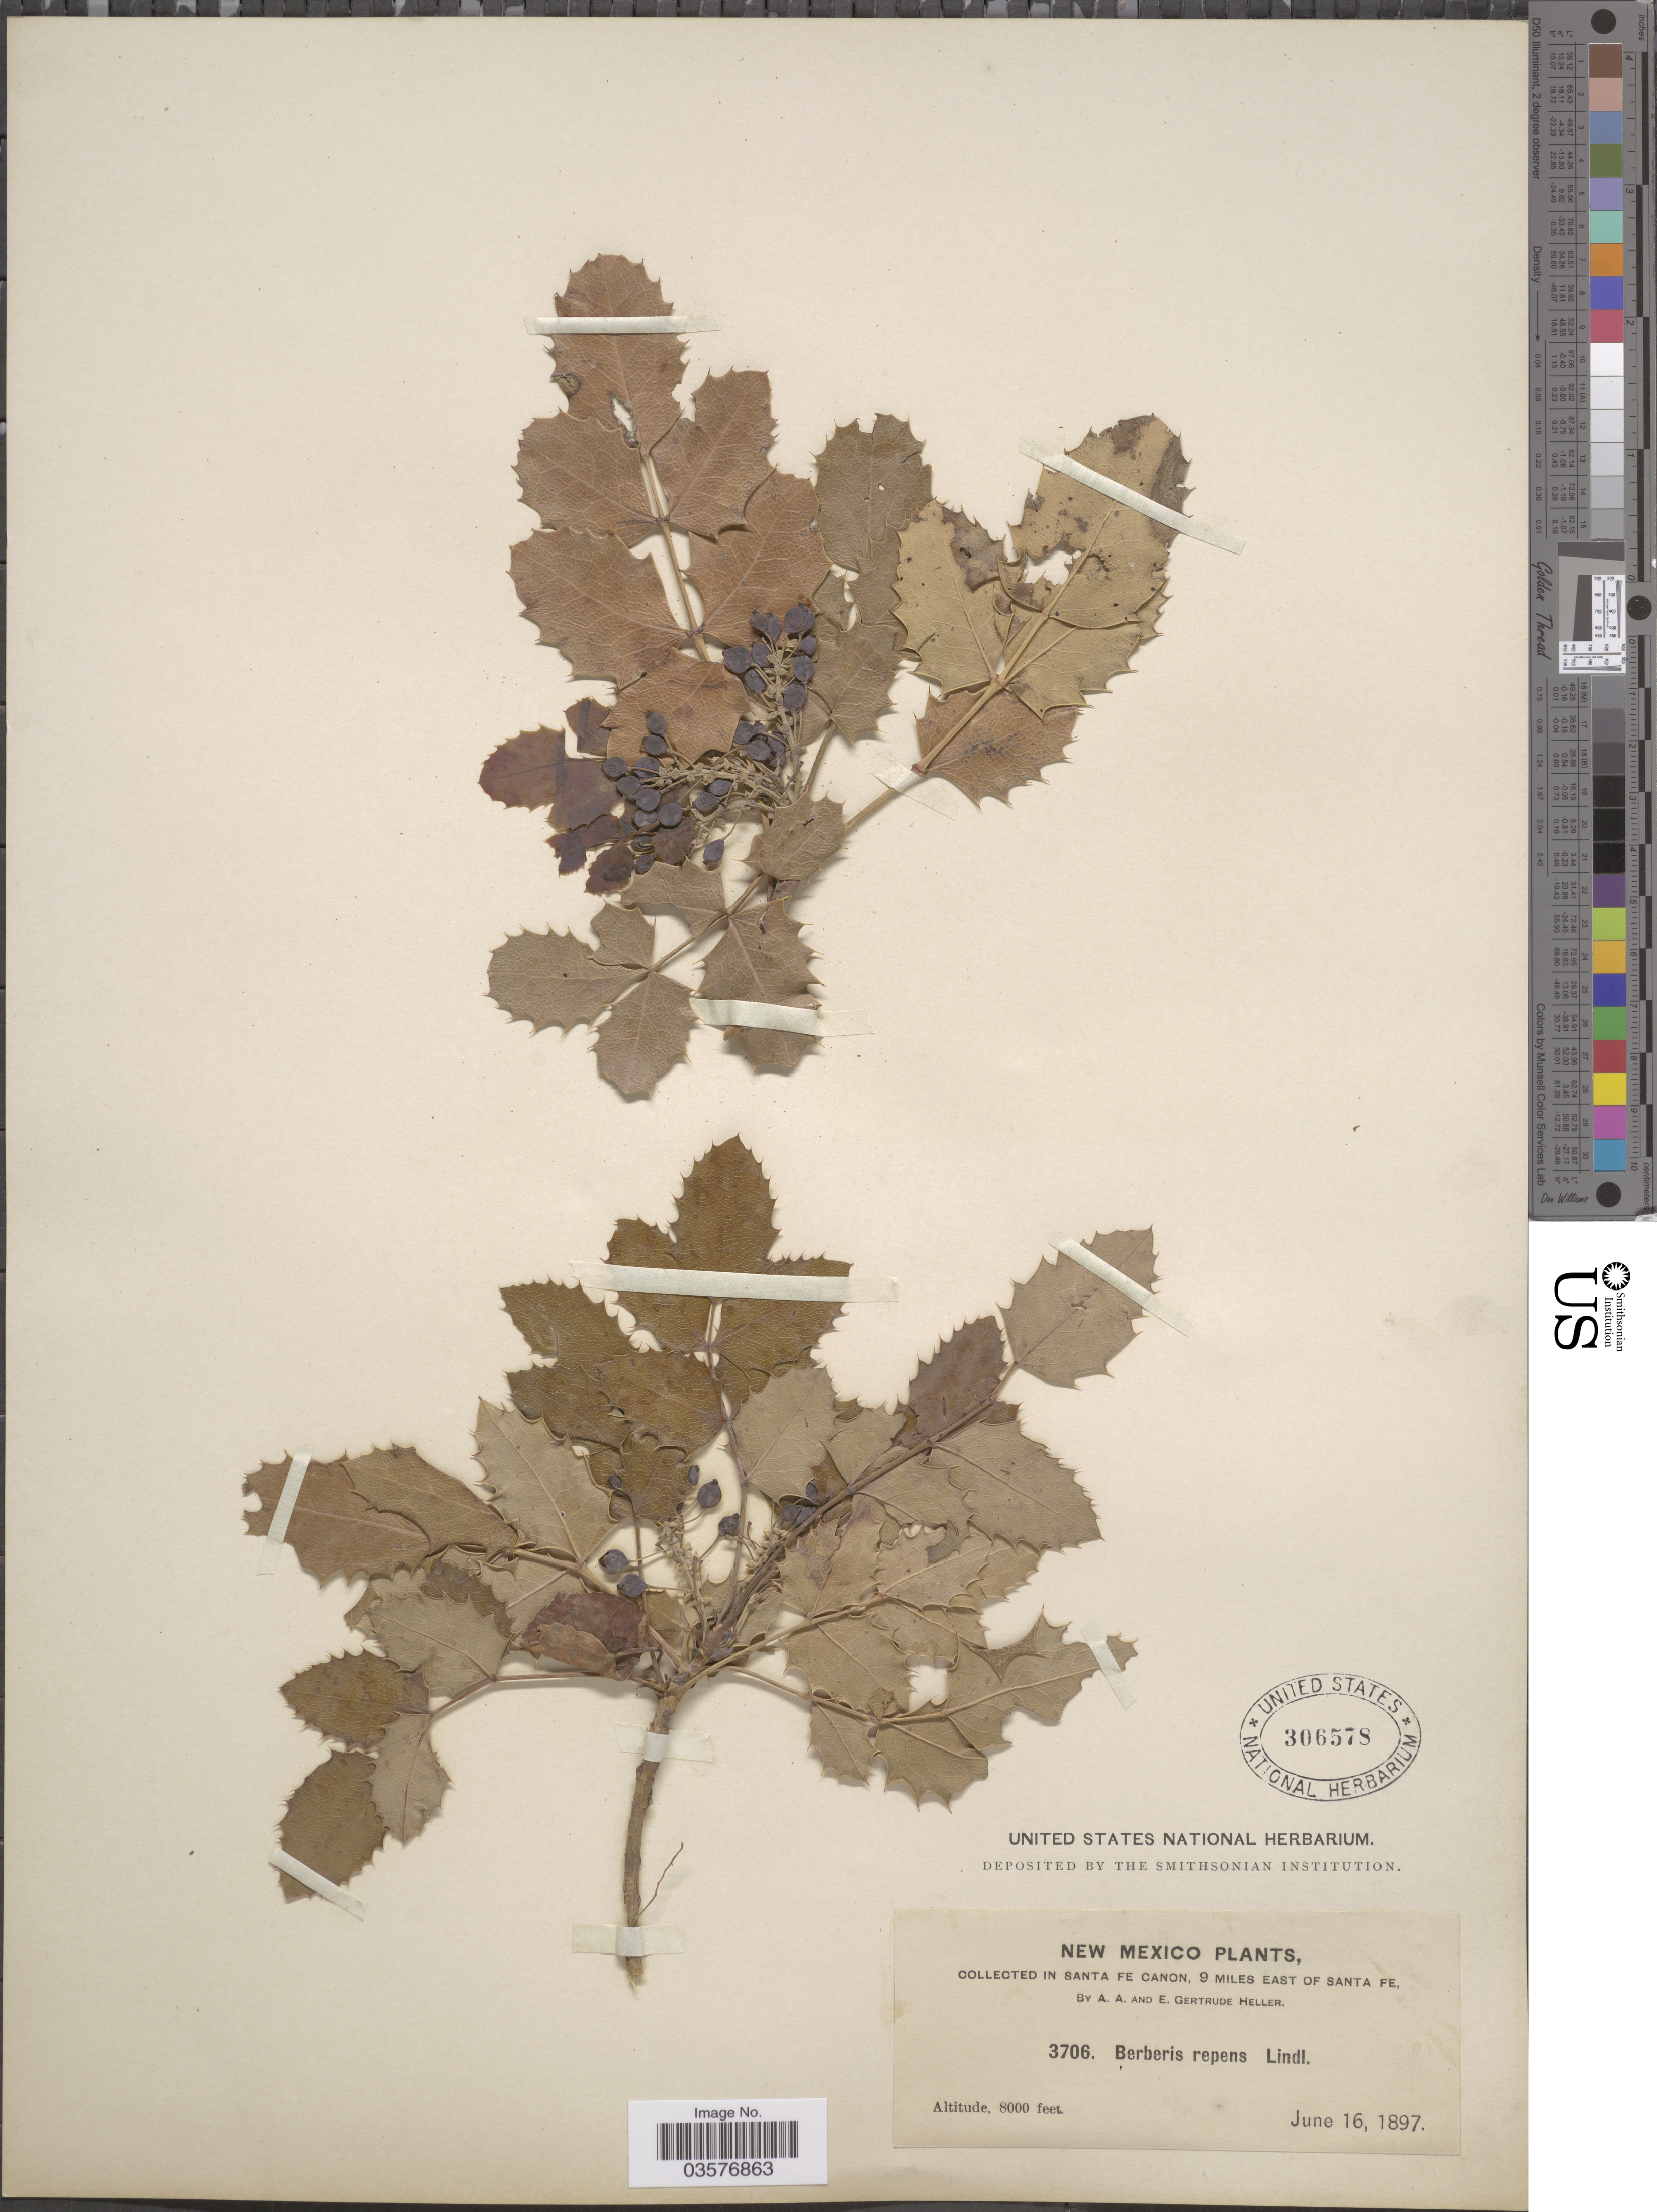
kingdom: Plantae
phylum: Tracheophyta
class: Magnoliopsida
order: Ranunculales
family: Berberidaceae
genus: Mahonia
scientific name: Mahonia repens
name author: (Lindl.) G. Don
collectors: A. A. Heller & E. G. Heller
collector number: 3706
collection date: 1897-06-16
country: United States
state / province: New Mexico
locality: Santa Fe Canon, 9 miles East of Santa Fe.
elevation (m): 2438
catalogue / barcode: US 306578